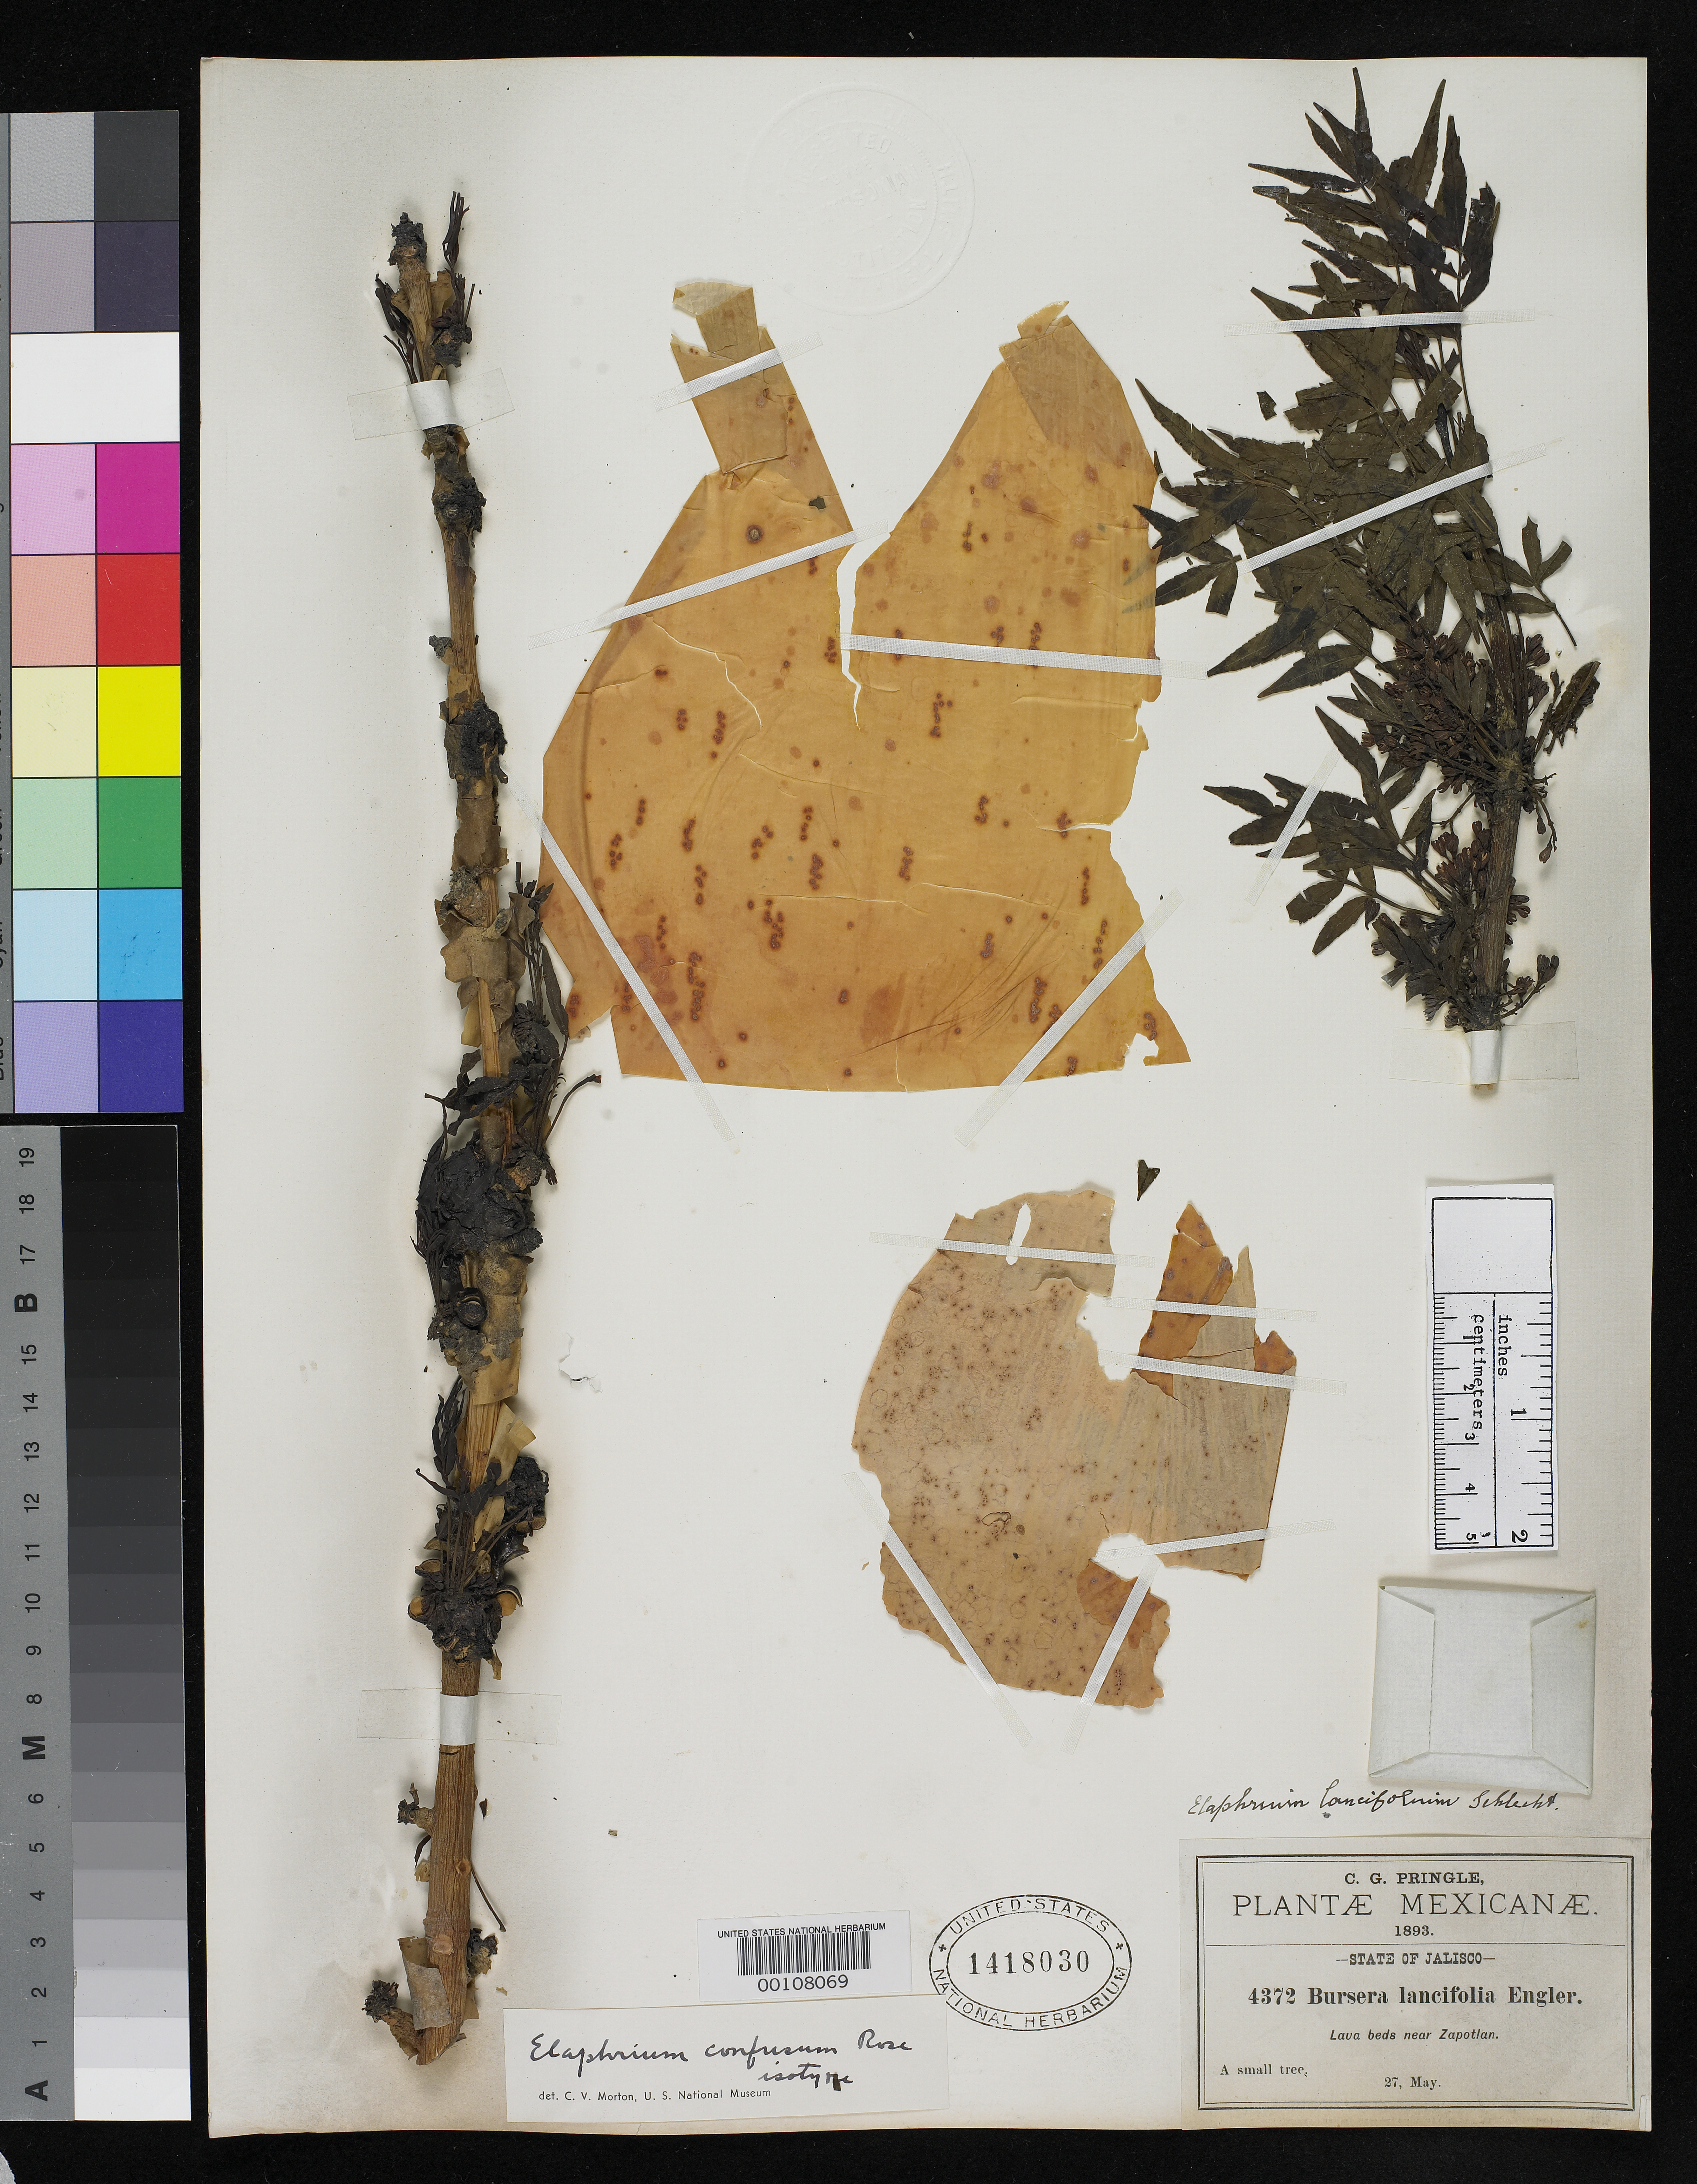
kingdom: Plantae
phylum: Tracheophyta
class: Magnoliopsida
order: Sapindales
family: Burseraceae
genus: Elaphrium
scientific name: Elaphrium confusum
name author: Rose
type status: Isotype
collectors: C. G. Pringle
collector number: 4372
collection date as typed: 27 May 1893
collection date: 1893-05-27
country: Mexico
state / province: Jalisco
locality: Near Zapotlan.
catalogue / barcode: US 1418030